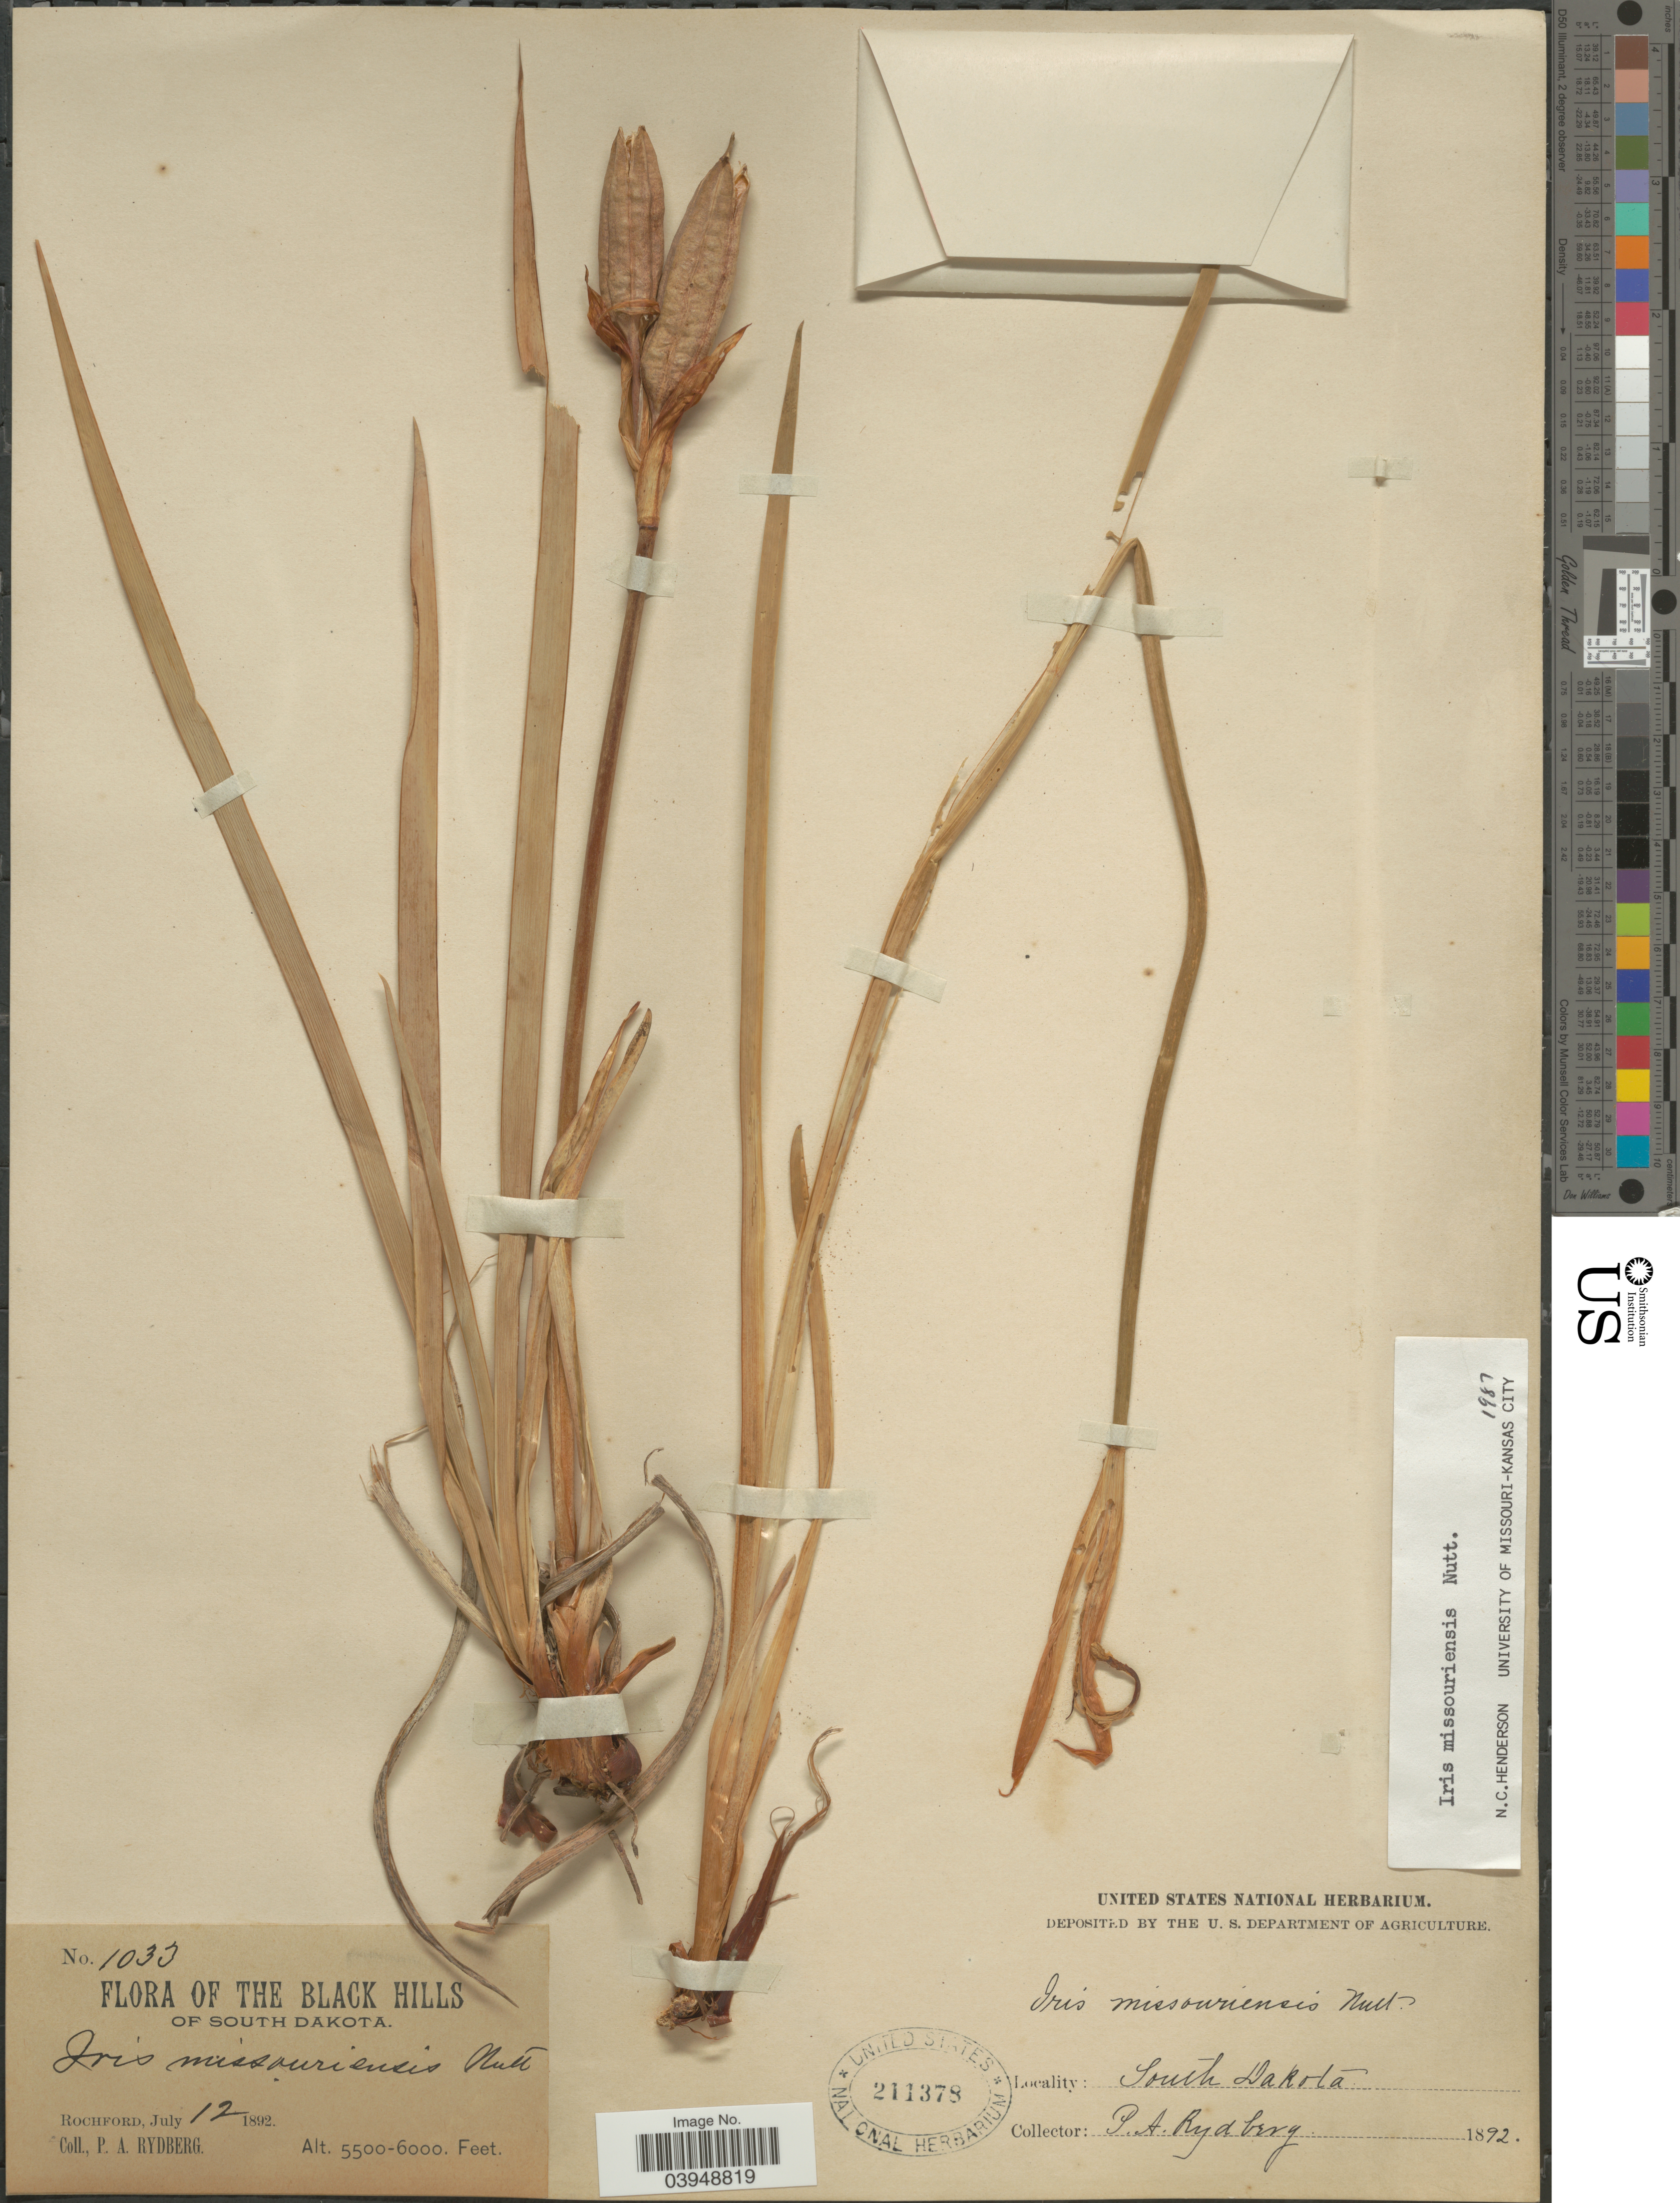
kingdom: Plantae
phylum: Tracheophyta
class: Liliopsida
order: Asparagales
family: Iridaceae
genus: Iris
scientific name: Iris missouriensis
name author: Nutt.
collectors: P. A. Rydberg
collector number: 1033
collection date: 1892-07-12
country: United States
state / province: South Dakota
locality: The Black Hills. Rochford.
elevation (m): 1676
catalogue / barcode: US 211378